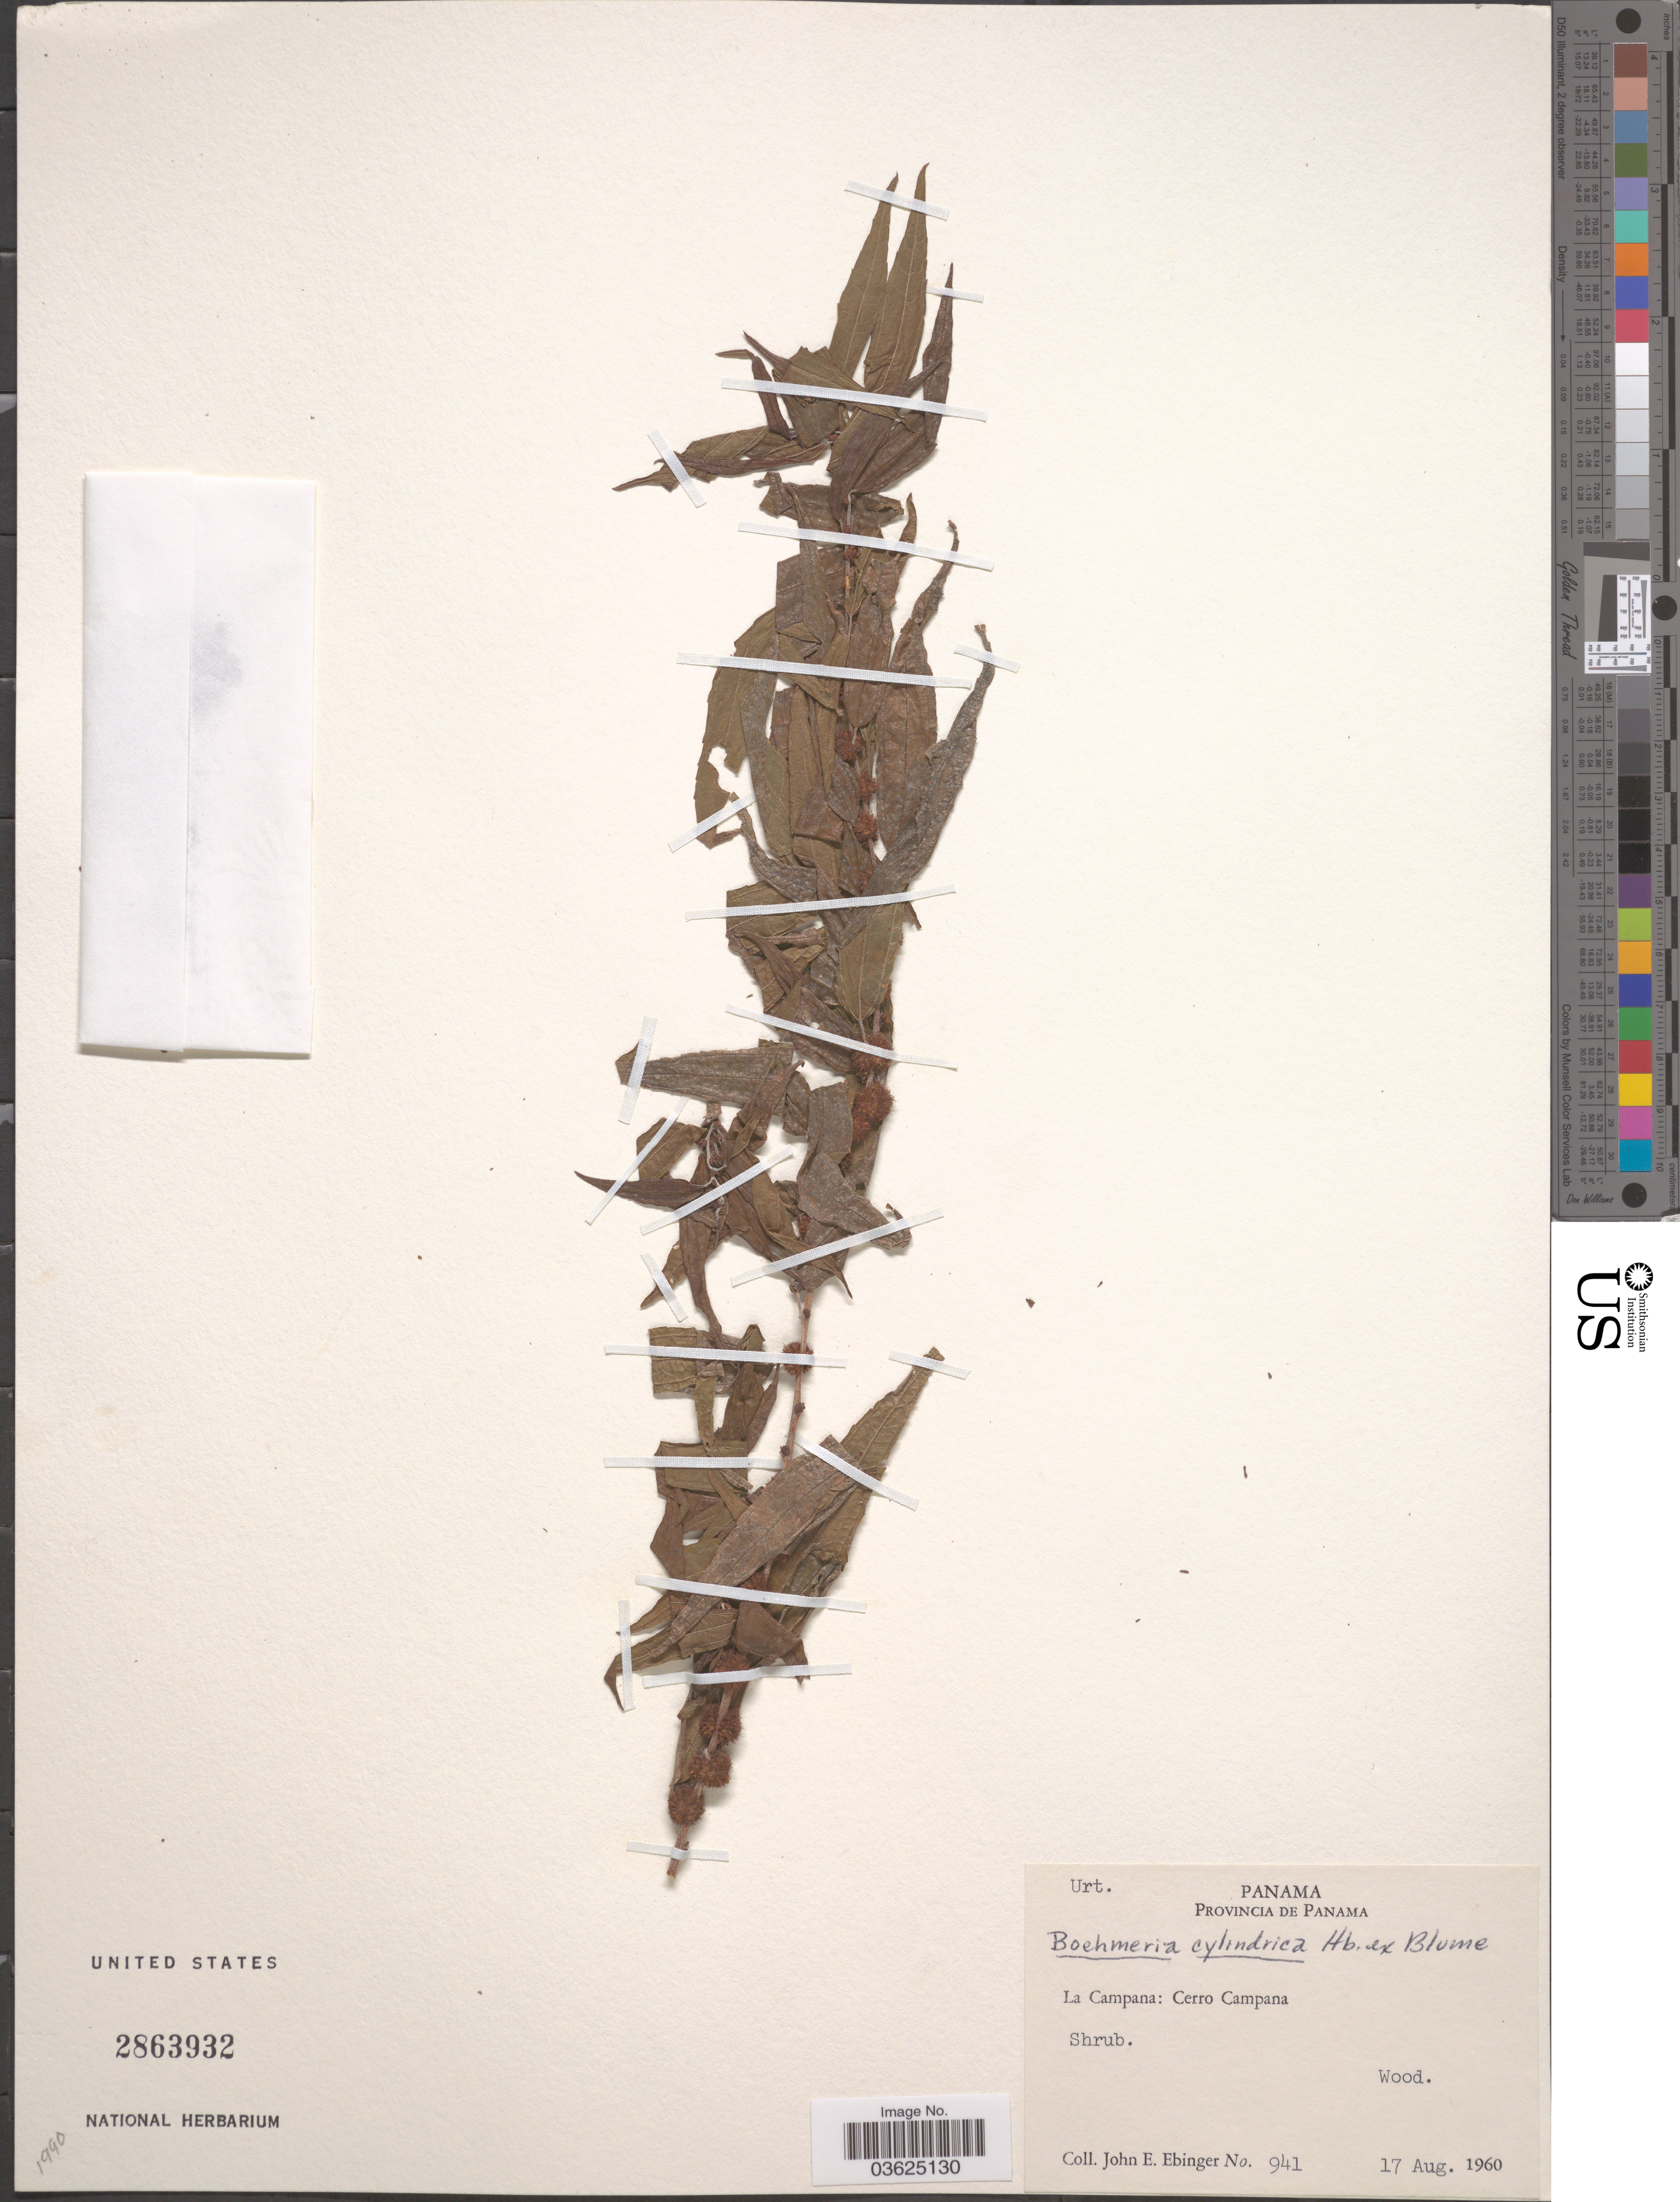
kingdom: Plantae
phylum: Tracheophyta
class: Magnoliopsida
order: Rosales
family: Urticaceae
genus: Boehmeria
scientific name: Boehmeria cylindrica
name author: (L.) Sw.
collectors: J. Ebinger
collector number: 941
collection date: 1960-08-17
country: Panama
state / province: Panamá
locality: La Campana: Cerro Campana.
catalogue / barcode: US 2863932